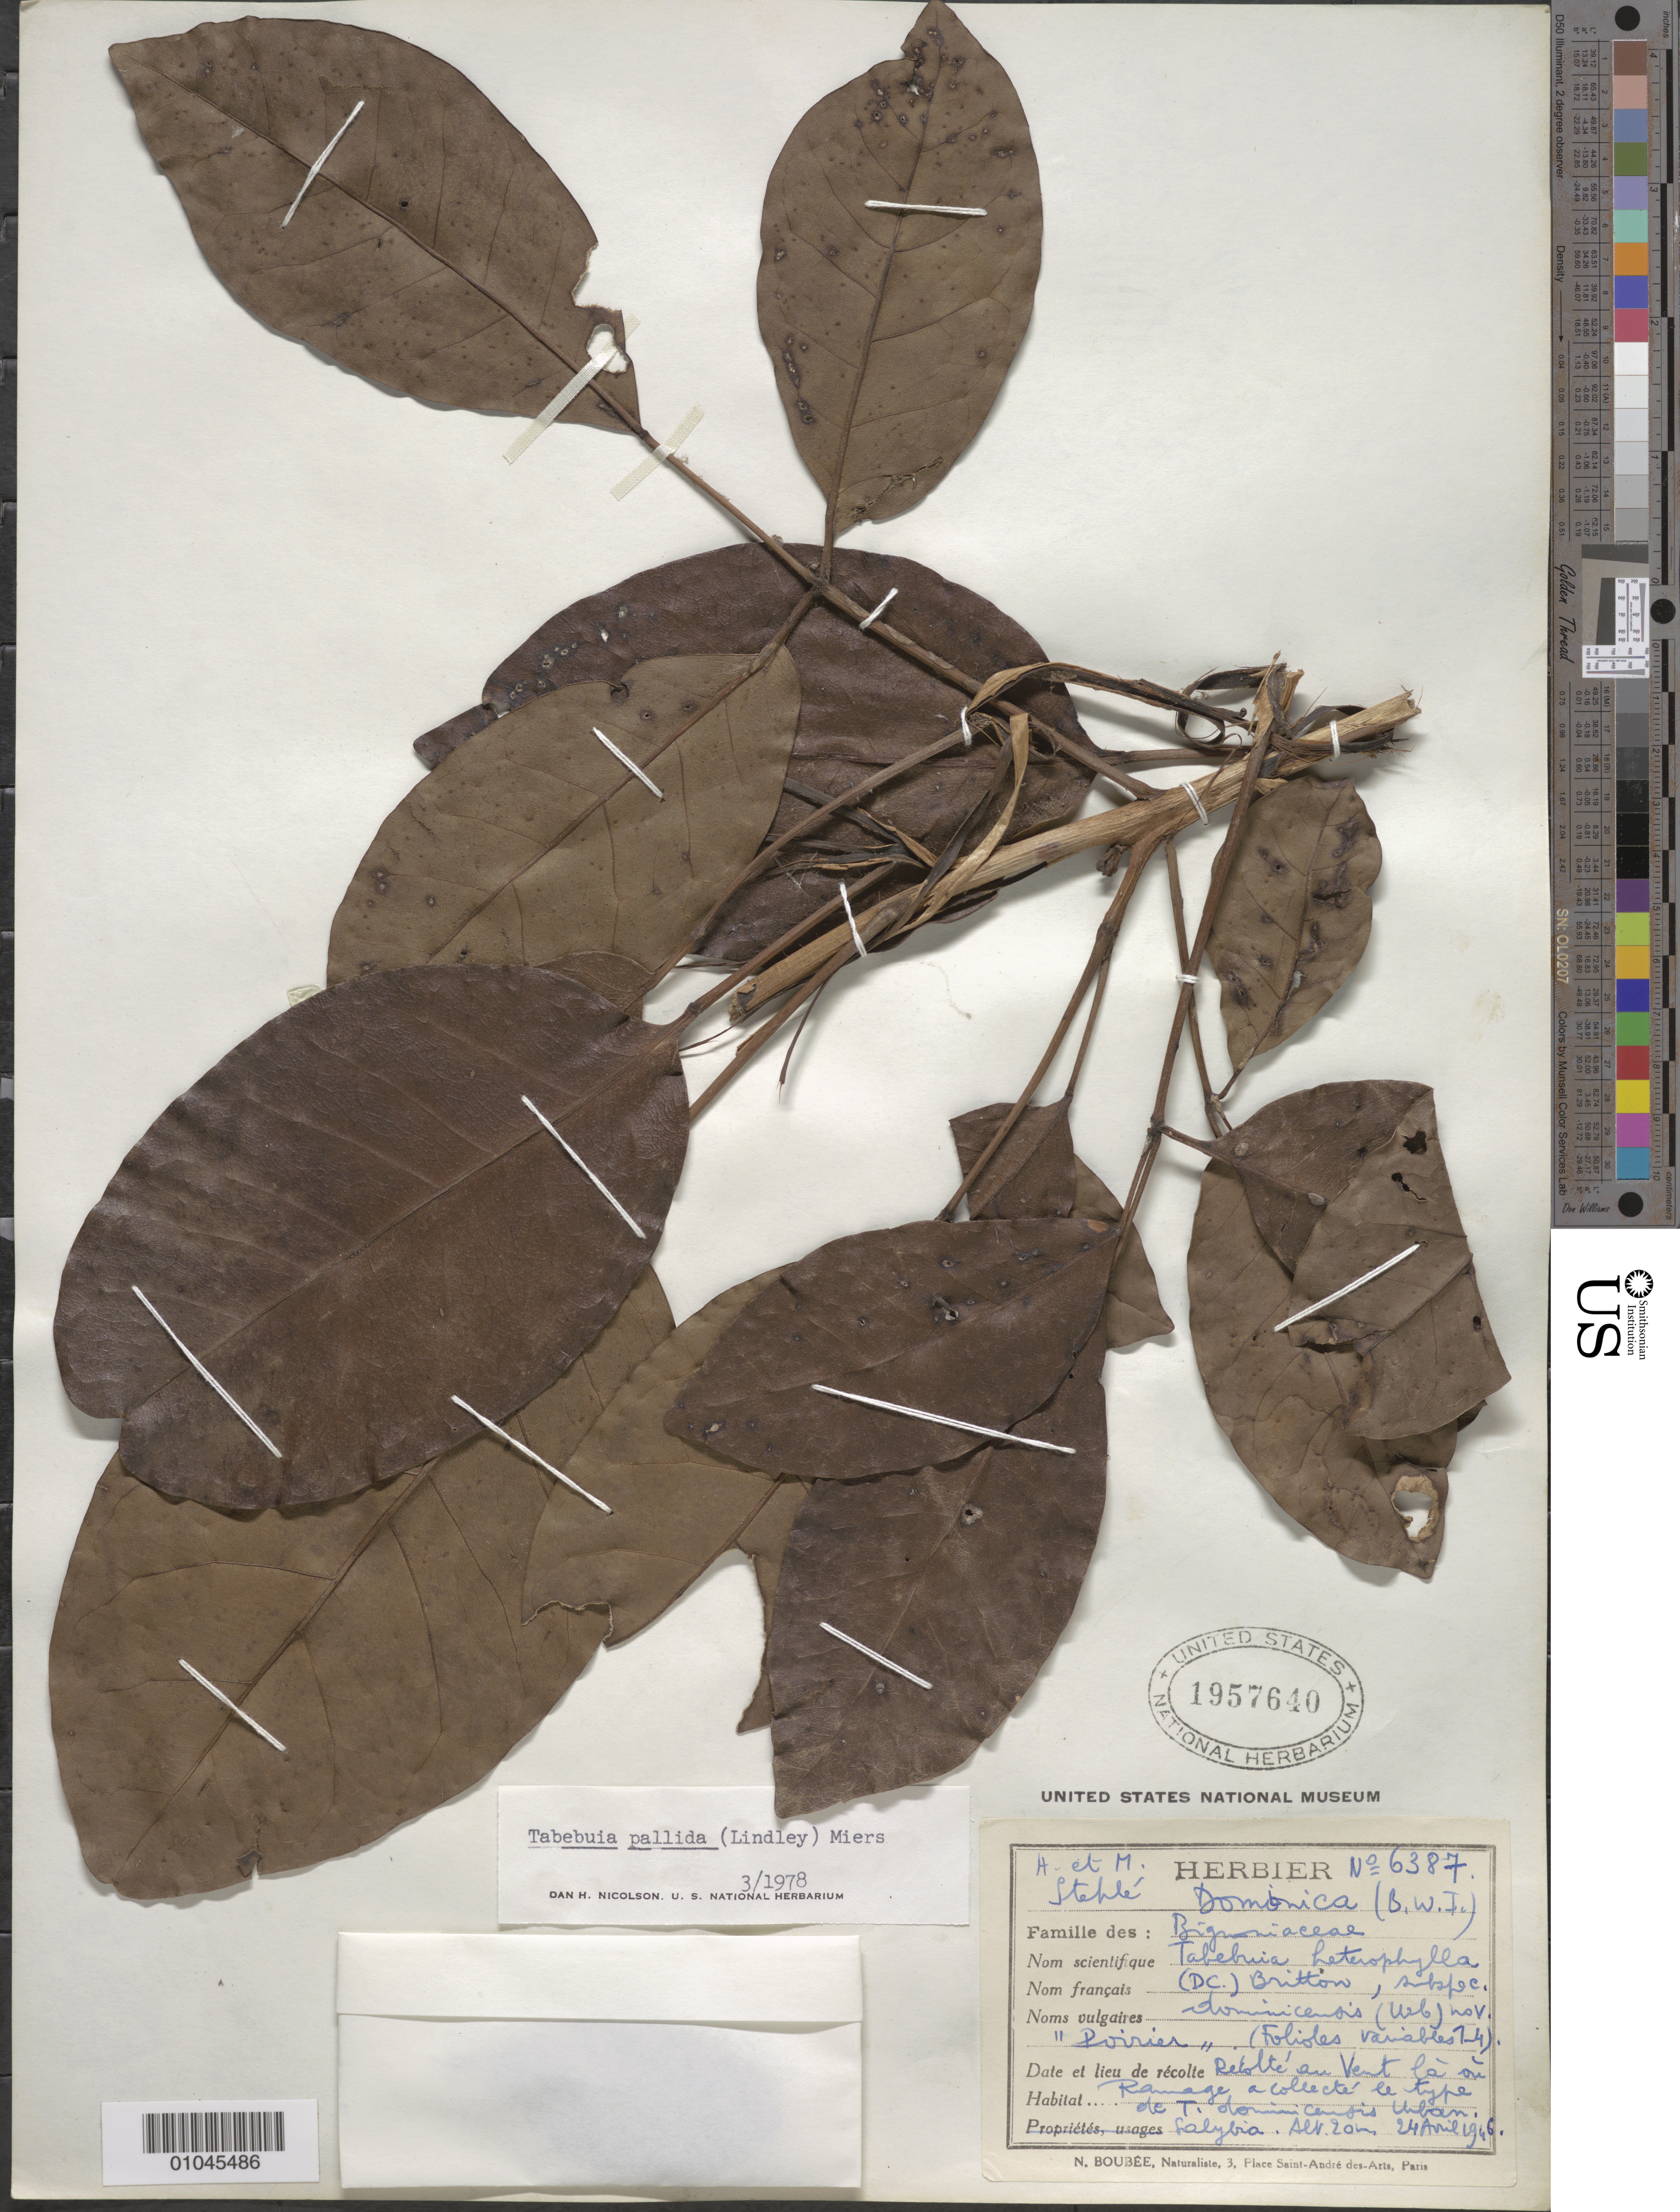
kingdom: Plantae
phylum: Tracheophyta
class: Magnoliopsida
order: Lamiales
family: Bignoniaceae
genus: Tabebuia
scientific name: Tabebuia pallida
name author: (Lindl.) Miers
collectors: H. Stehlé & M. Stehlé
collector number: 6387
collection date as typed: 24 Apr 1946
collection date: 1946-04-24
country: Dominica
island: Dominica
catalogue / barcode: US 1957640